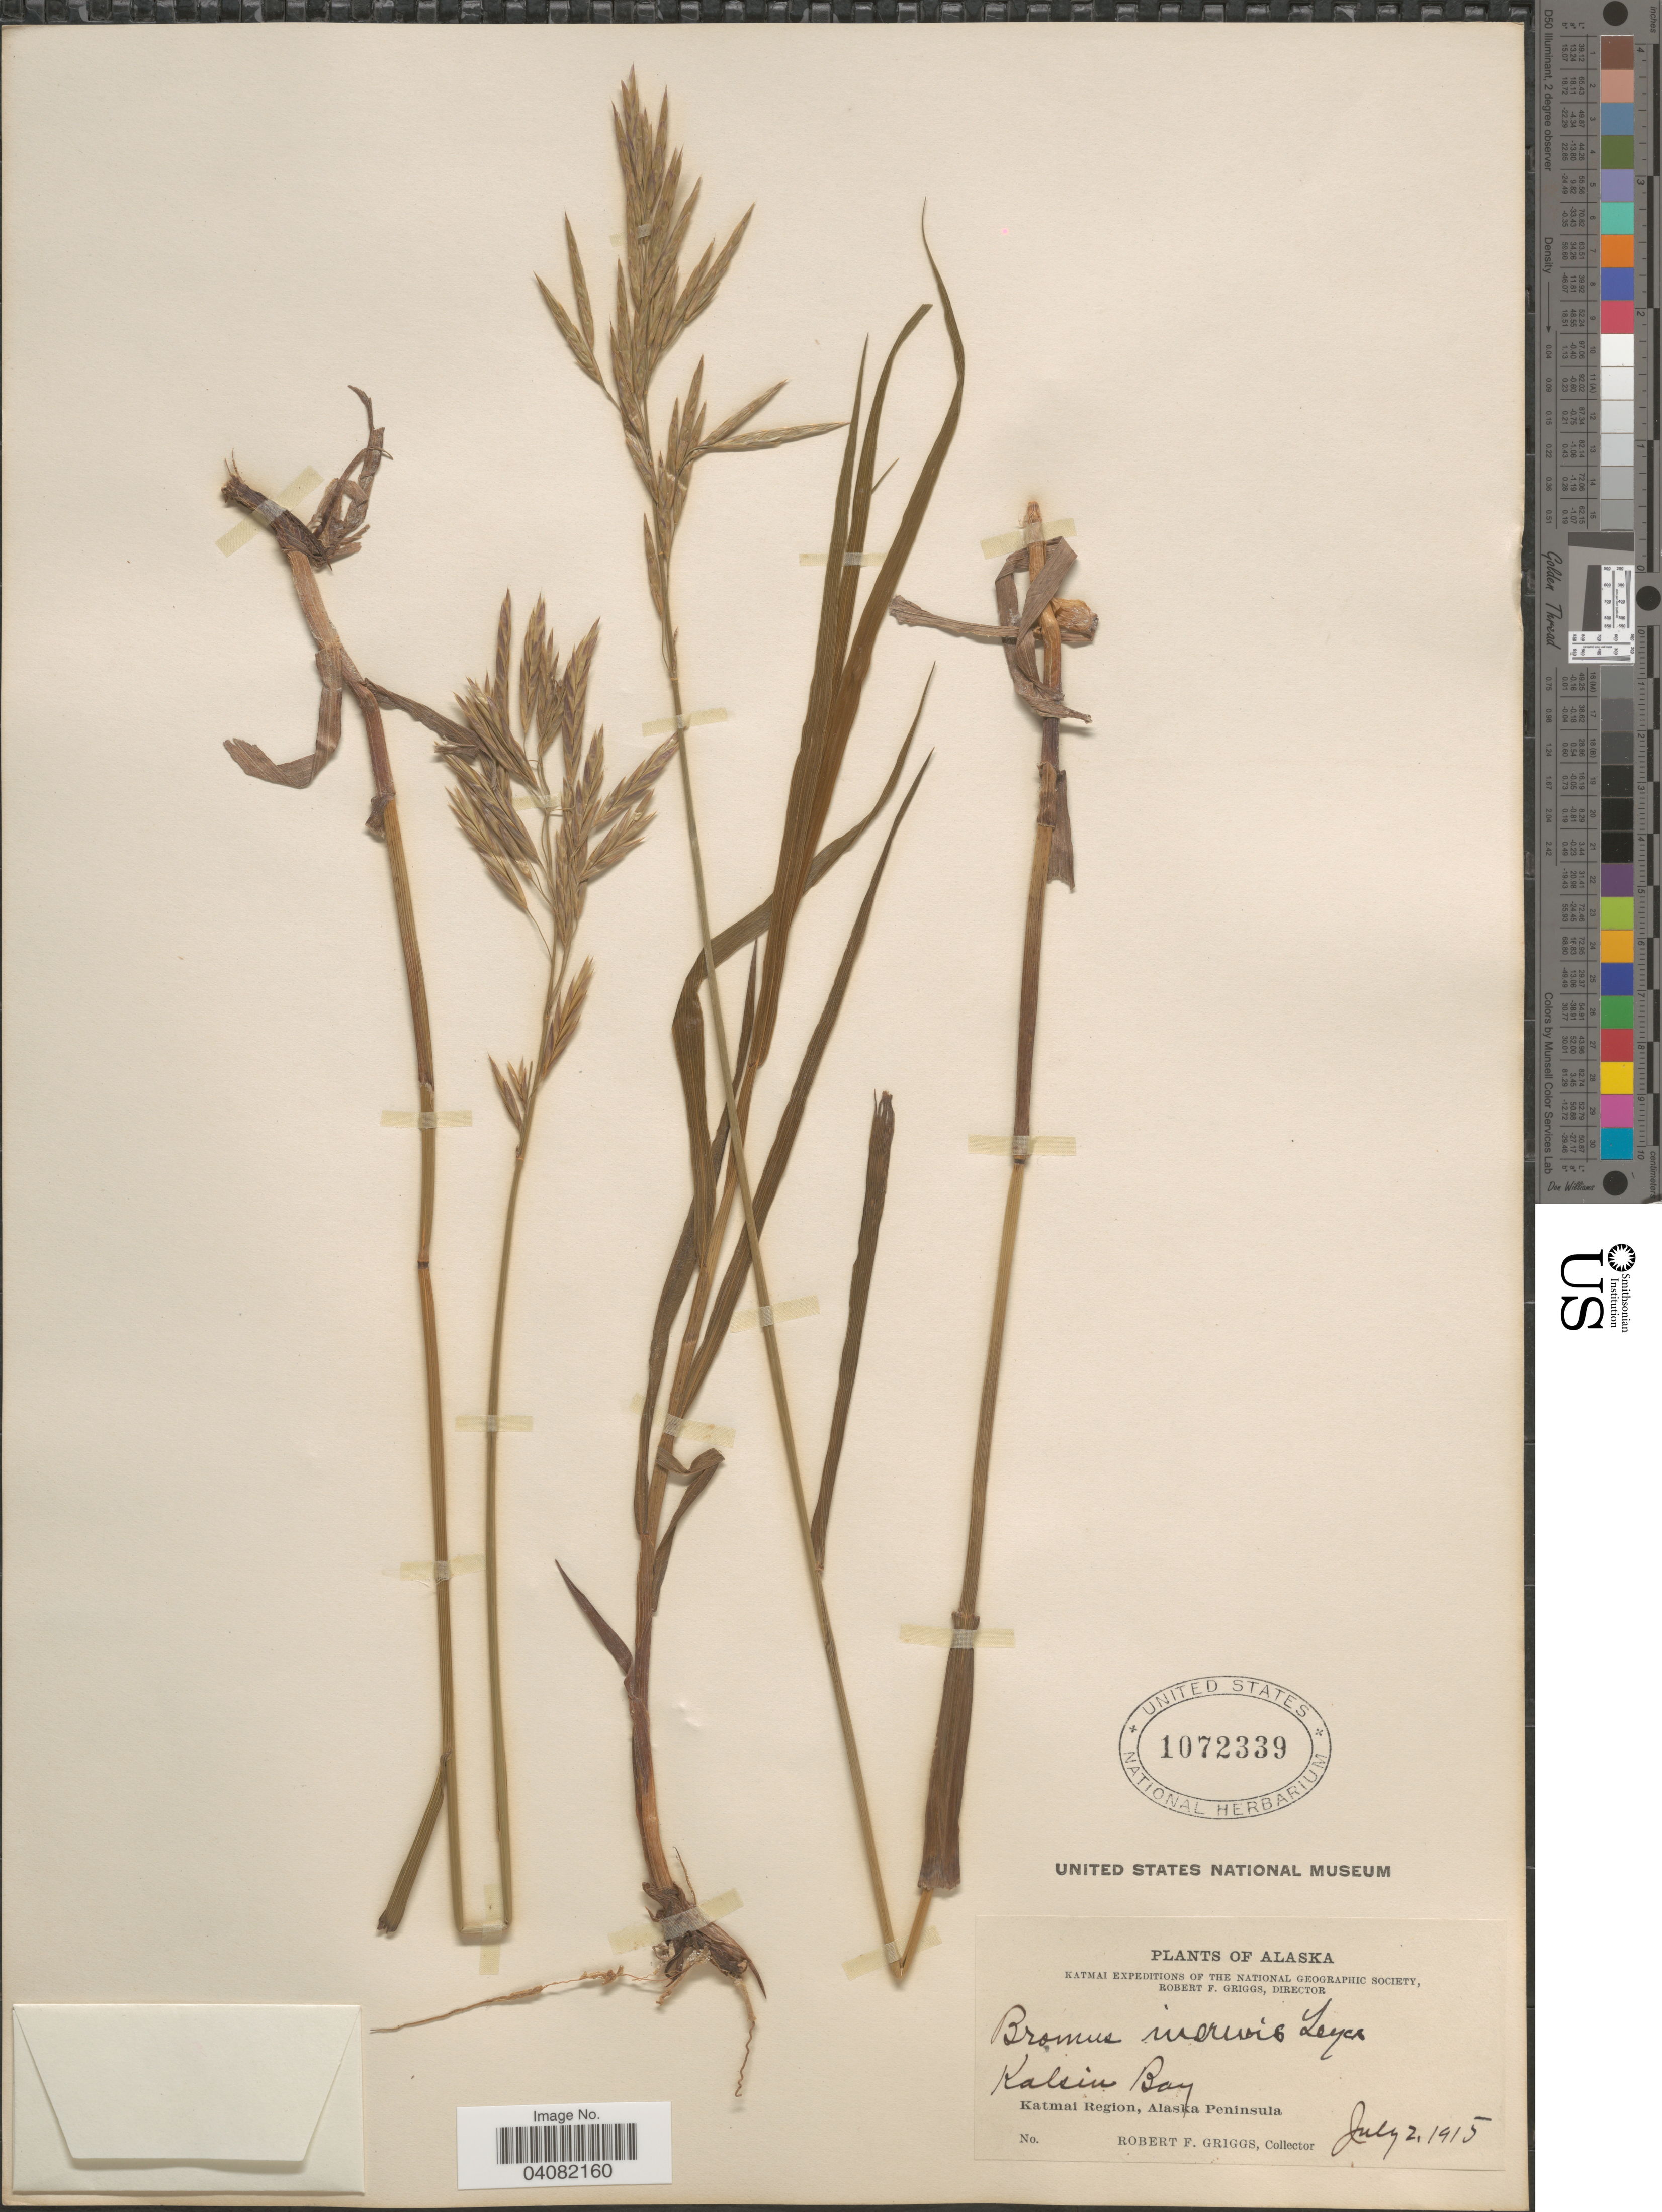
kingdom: Plantae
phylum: Tracheophyta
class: Liliopsida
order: Poales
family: Poaceae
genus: Bromus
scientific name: Bromus inermis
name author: Leyss.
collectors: R. F. Griggs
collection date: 1915-07-02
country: United States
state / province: Alaska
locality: Katmai Expeditions of the National Geographic Society. Kalsin Bay. Katmai Region, Alaska Peninsula.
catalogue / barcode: US 1072339